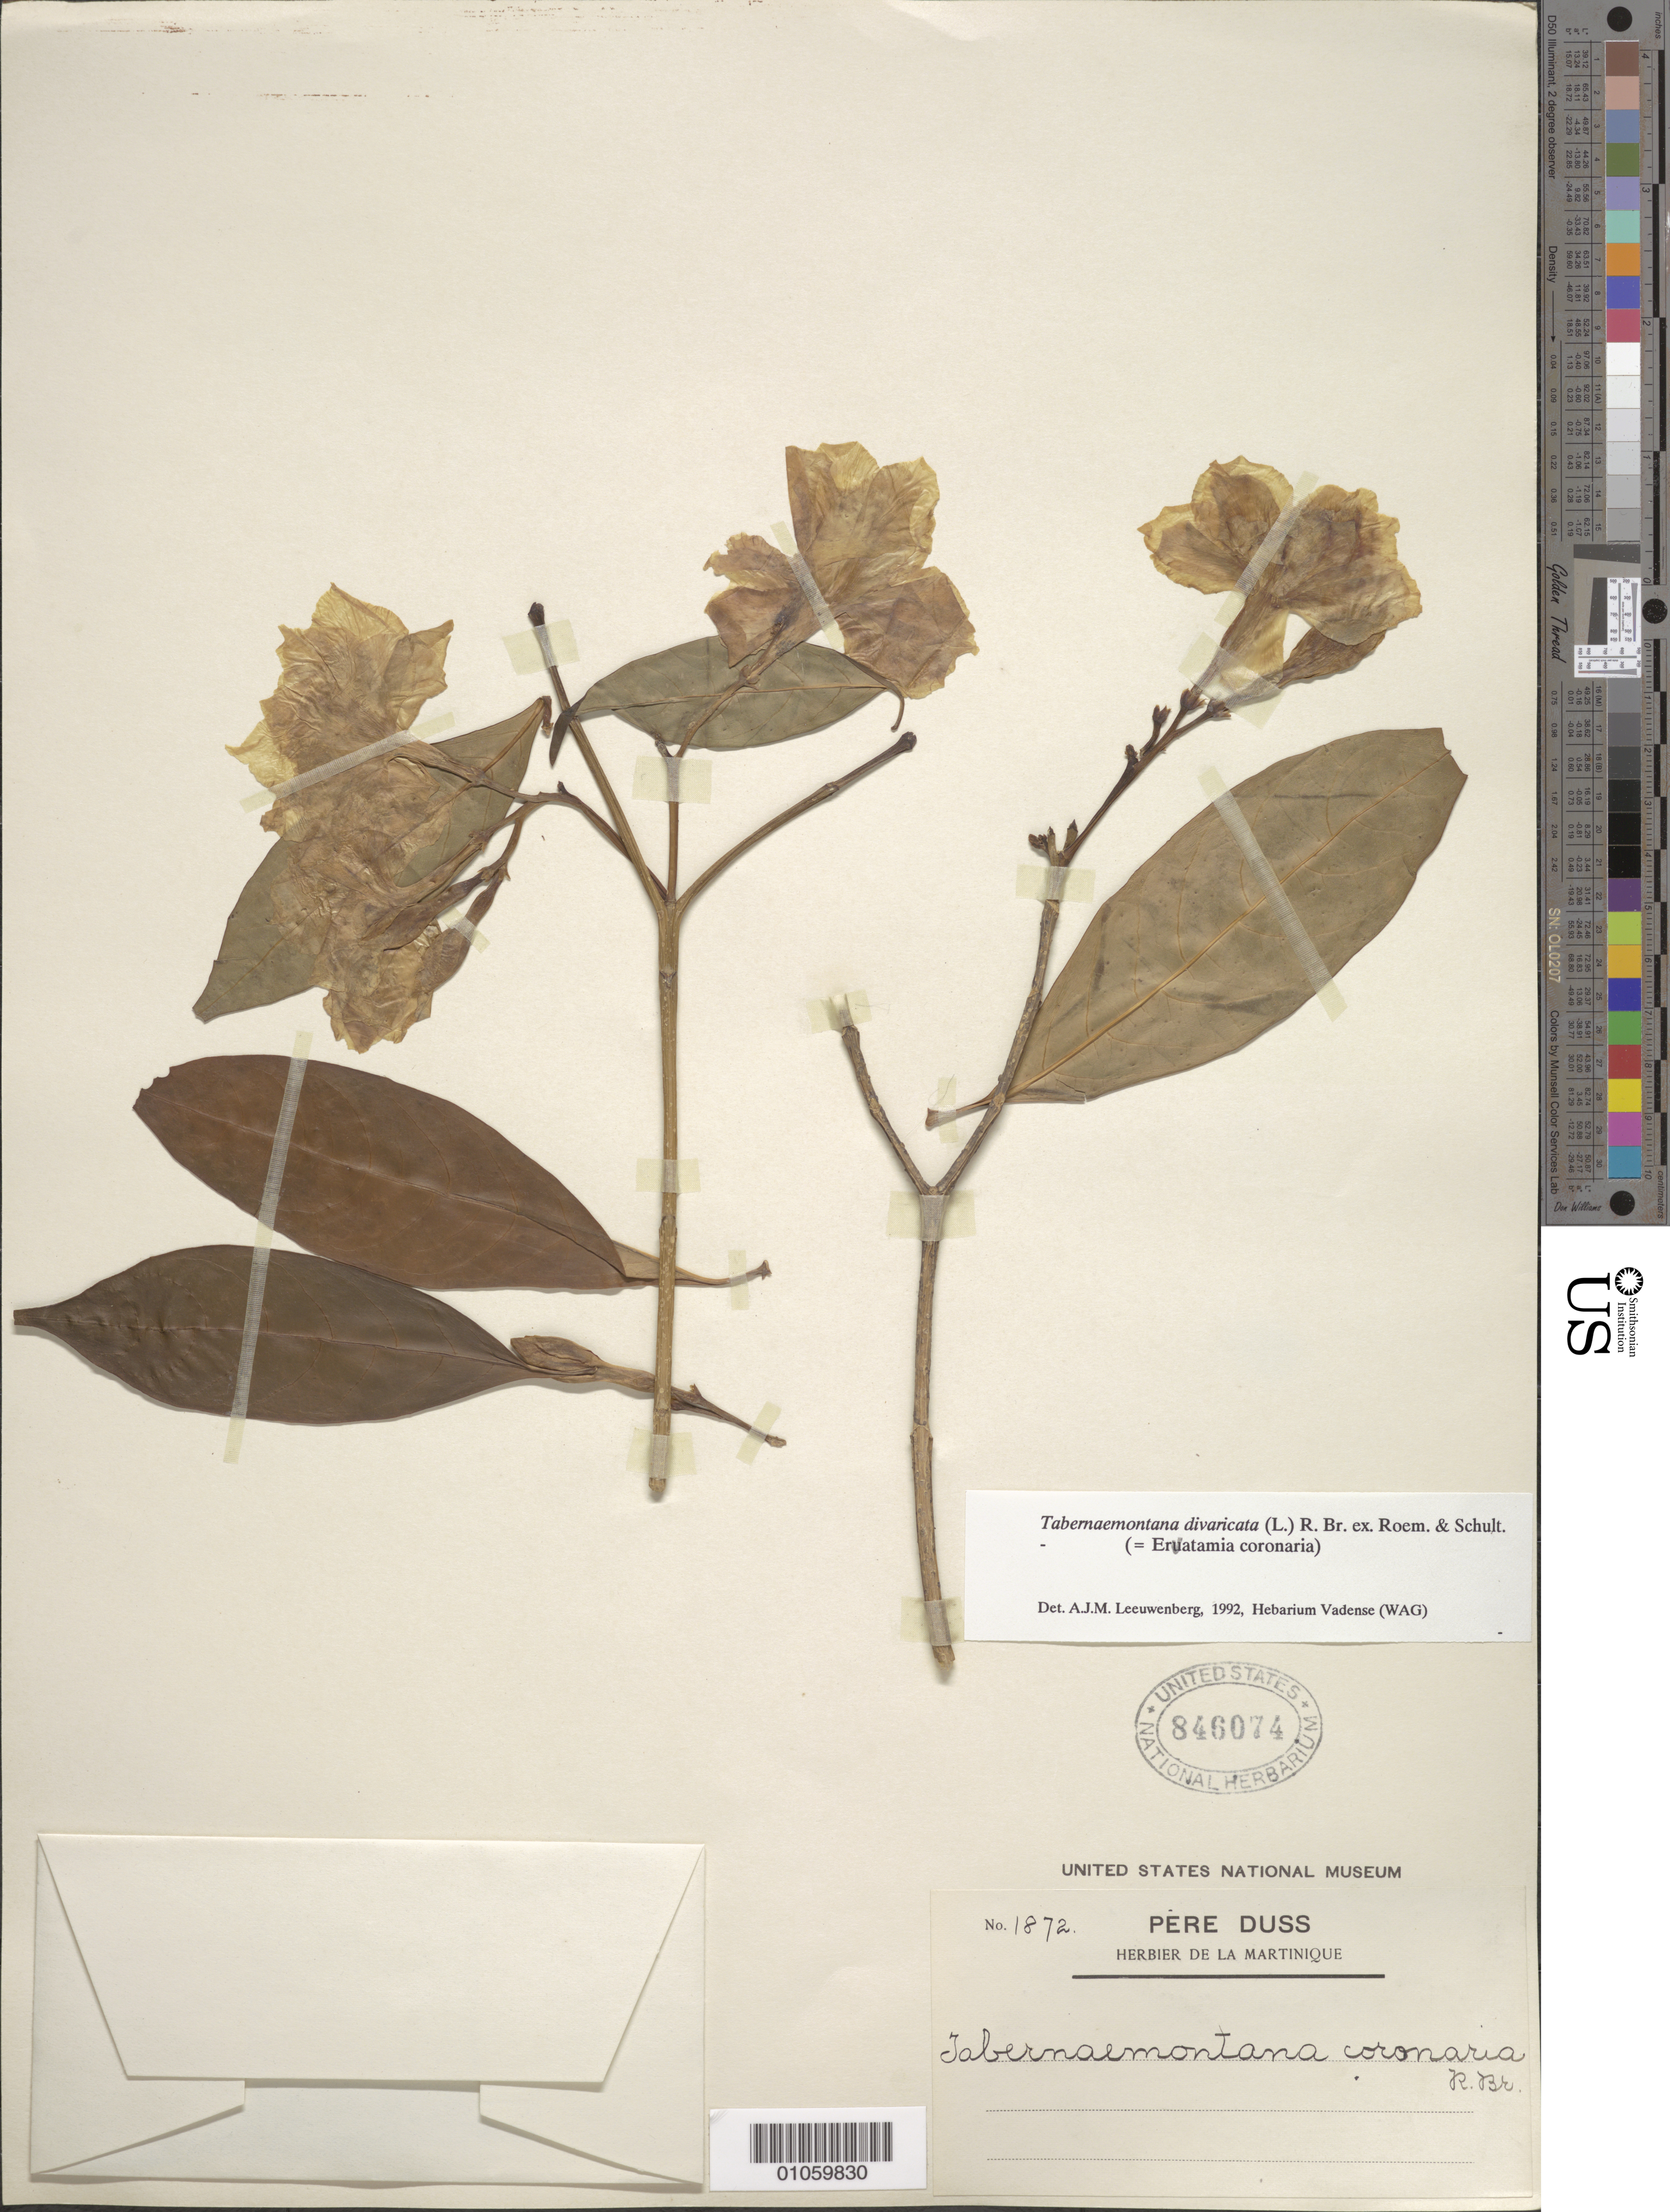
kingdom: Plantae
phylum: Tracheophyta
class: Magnoliopsida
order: Gentianales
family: Apocynaceae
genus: Tabernaemontana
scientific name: Tabernaemontana divaricata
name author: (L.) R. Br. ex Roem. & Schult.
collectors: Père Duss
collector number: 1872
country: Martinique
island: Martinique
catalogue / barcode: US 846074